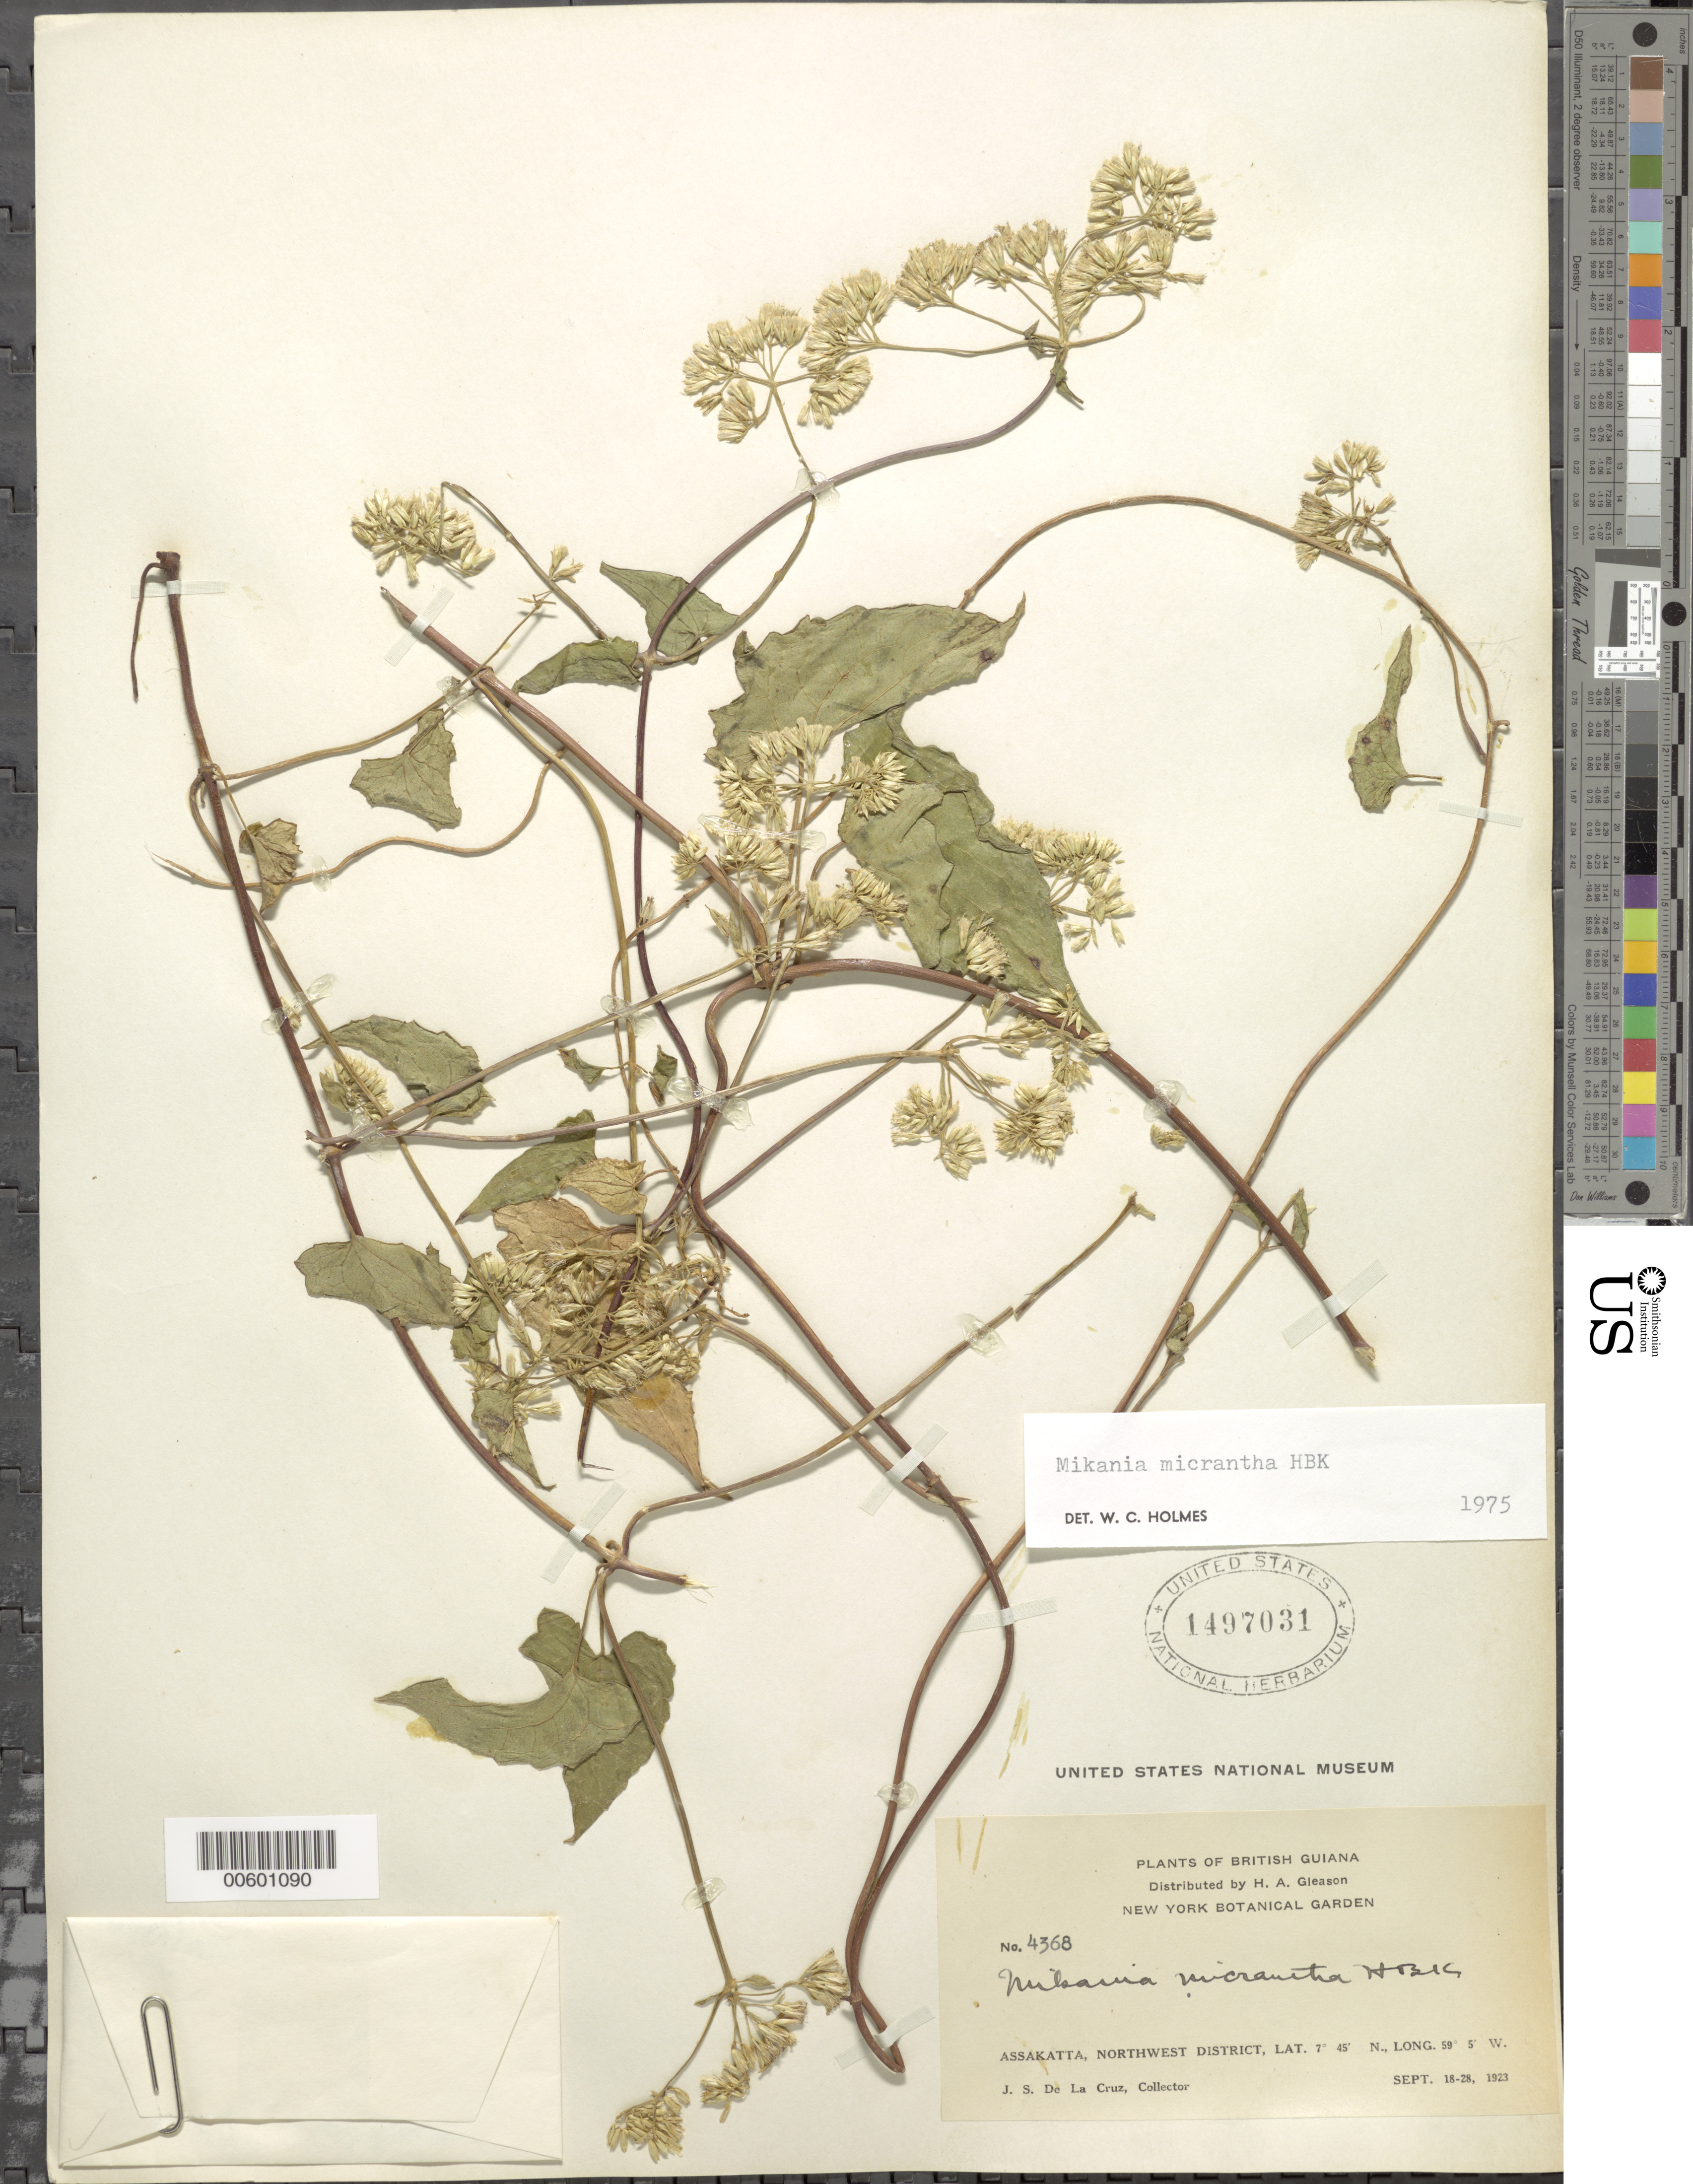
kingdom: Plantae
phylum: Tracheophyta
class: Magnoliopsida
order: Asterales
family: Asteraceae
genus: Mikania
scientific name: Mikania micrantha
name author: Kunth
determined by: Holmes, W. C.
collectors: J. S. de la Cruz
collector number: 4368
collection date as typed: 18-Sep-23 to 28-Sep-23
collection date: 1923-09-18/1923-09-28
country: Guyana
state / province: Barima-Waini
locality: Assakatta, NW District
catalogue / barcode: US 1497031